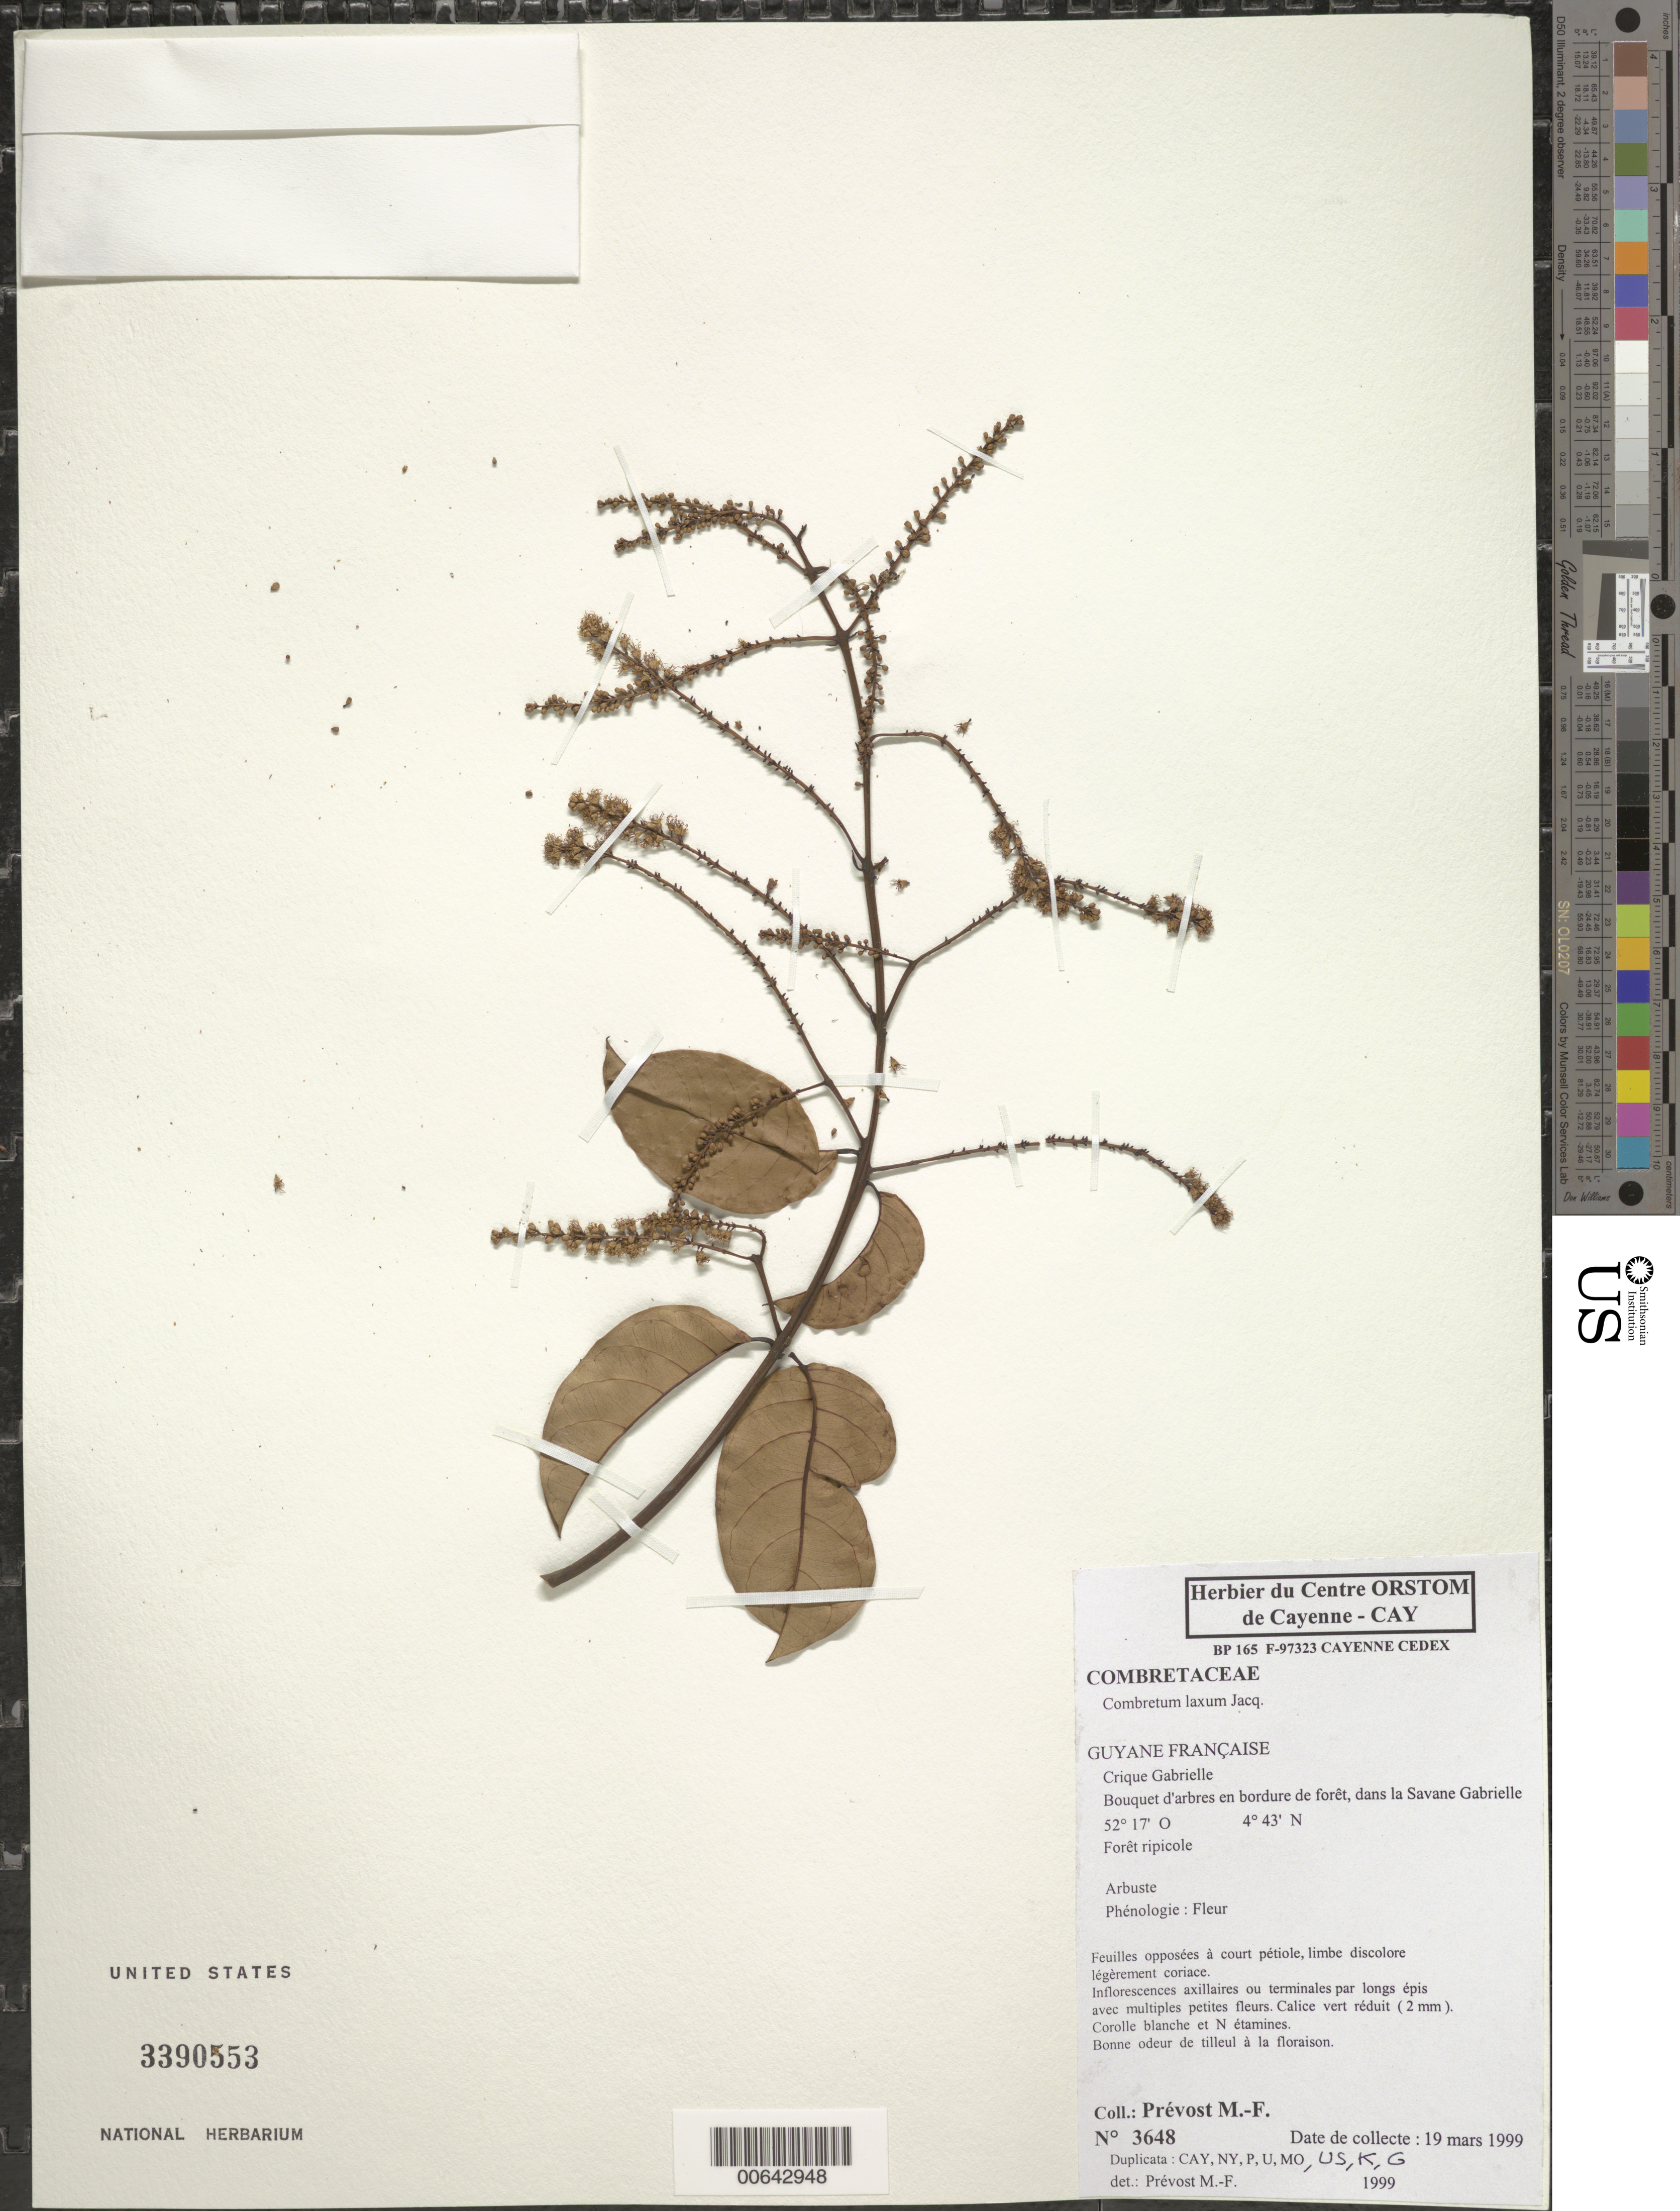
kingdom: Plantae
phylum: Tracheophyta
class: Magnoliopsida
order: Myrtales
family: Combretaceae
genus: Combretum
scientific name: Combretum laxum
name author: Jacq.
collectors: M.-F. Prévost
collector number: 3648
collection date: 1999-03-19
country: French Guiana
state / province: Cayenne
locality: Guyane Française. Crique Gabrielle. Bouquet d'arbres en bordure de forêt, dans la Savane Gabrielle.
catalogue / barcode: US 3390553